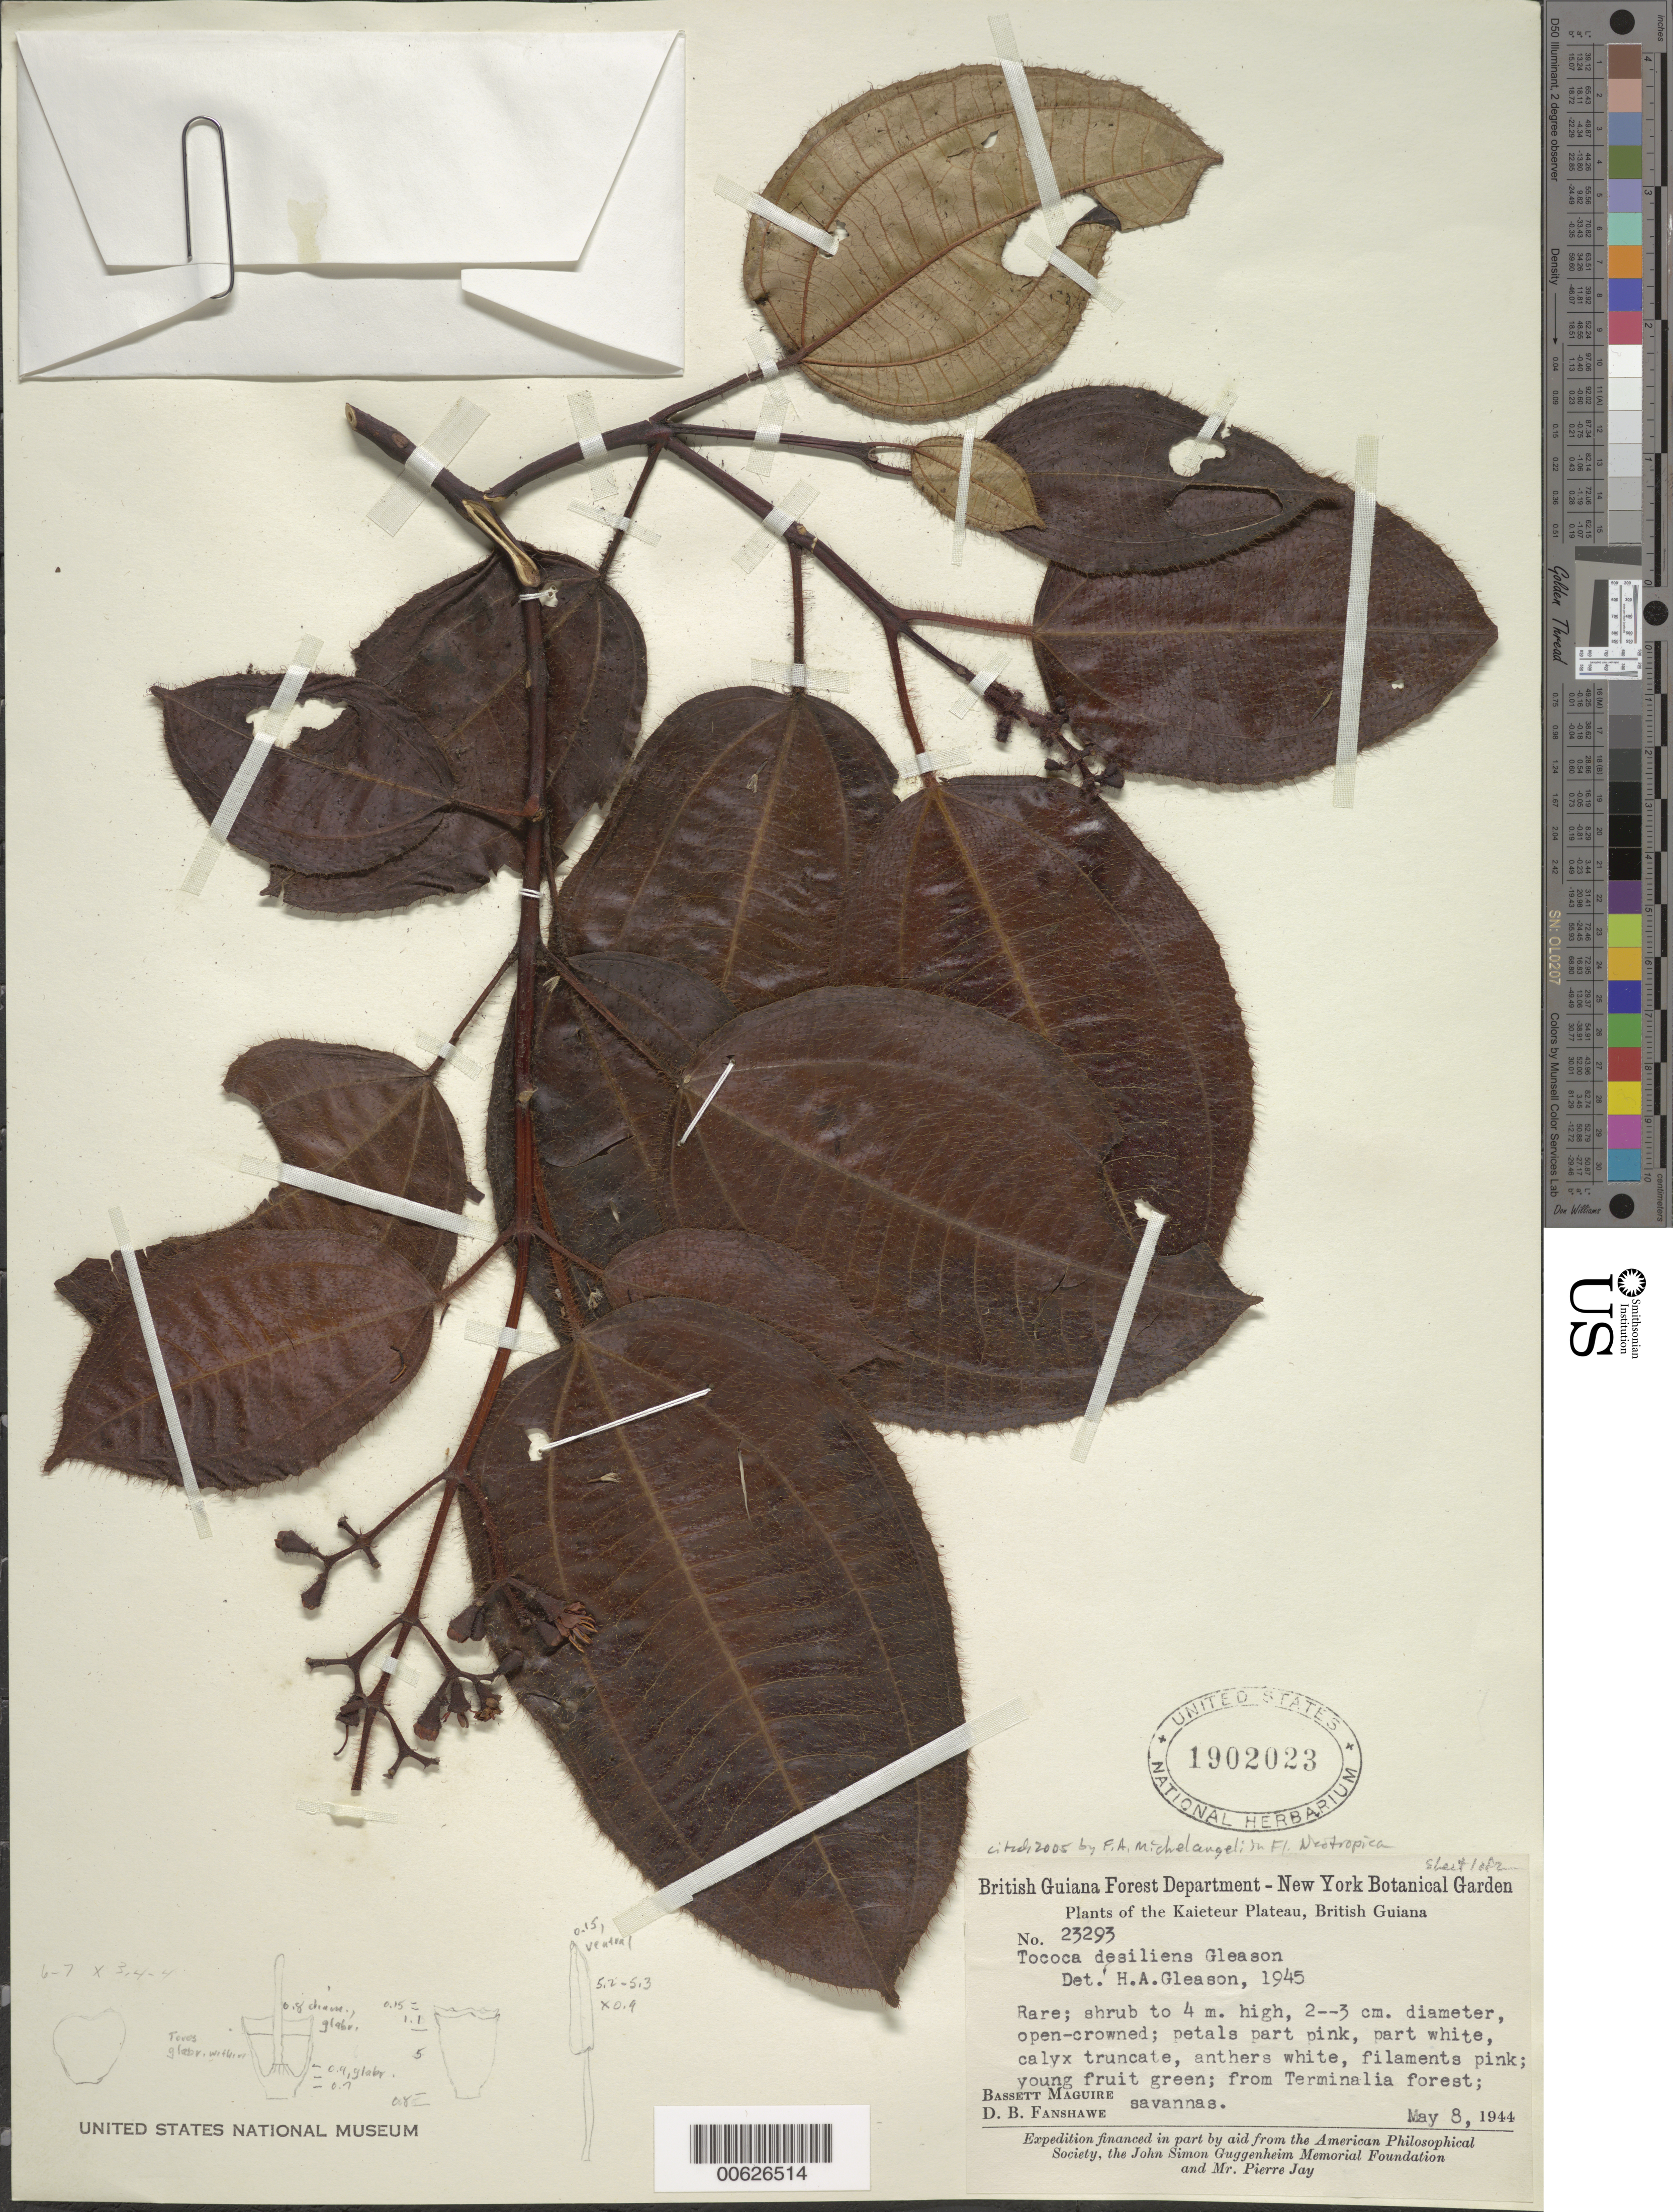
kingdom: Plantae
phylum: Tracheophyta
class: Magnoliopsida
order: Myrtales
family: Melastomataceae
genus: Tococa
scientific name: Tococa desiliens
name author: Gleason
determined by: Michelangeli, F. A.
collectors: B. Maguire & D. B. Fanshawe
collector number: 23293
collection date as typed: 8-May-44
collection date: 1944-05-08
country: Guyana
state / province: Potaro-Siparuni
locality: Kaieteur Plateau, Potaro River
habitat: Terminalia forest; savannas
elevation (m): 427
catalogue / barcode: US 1902023